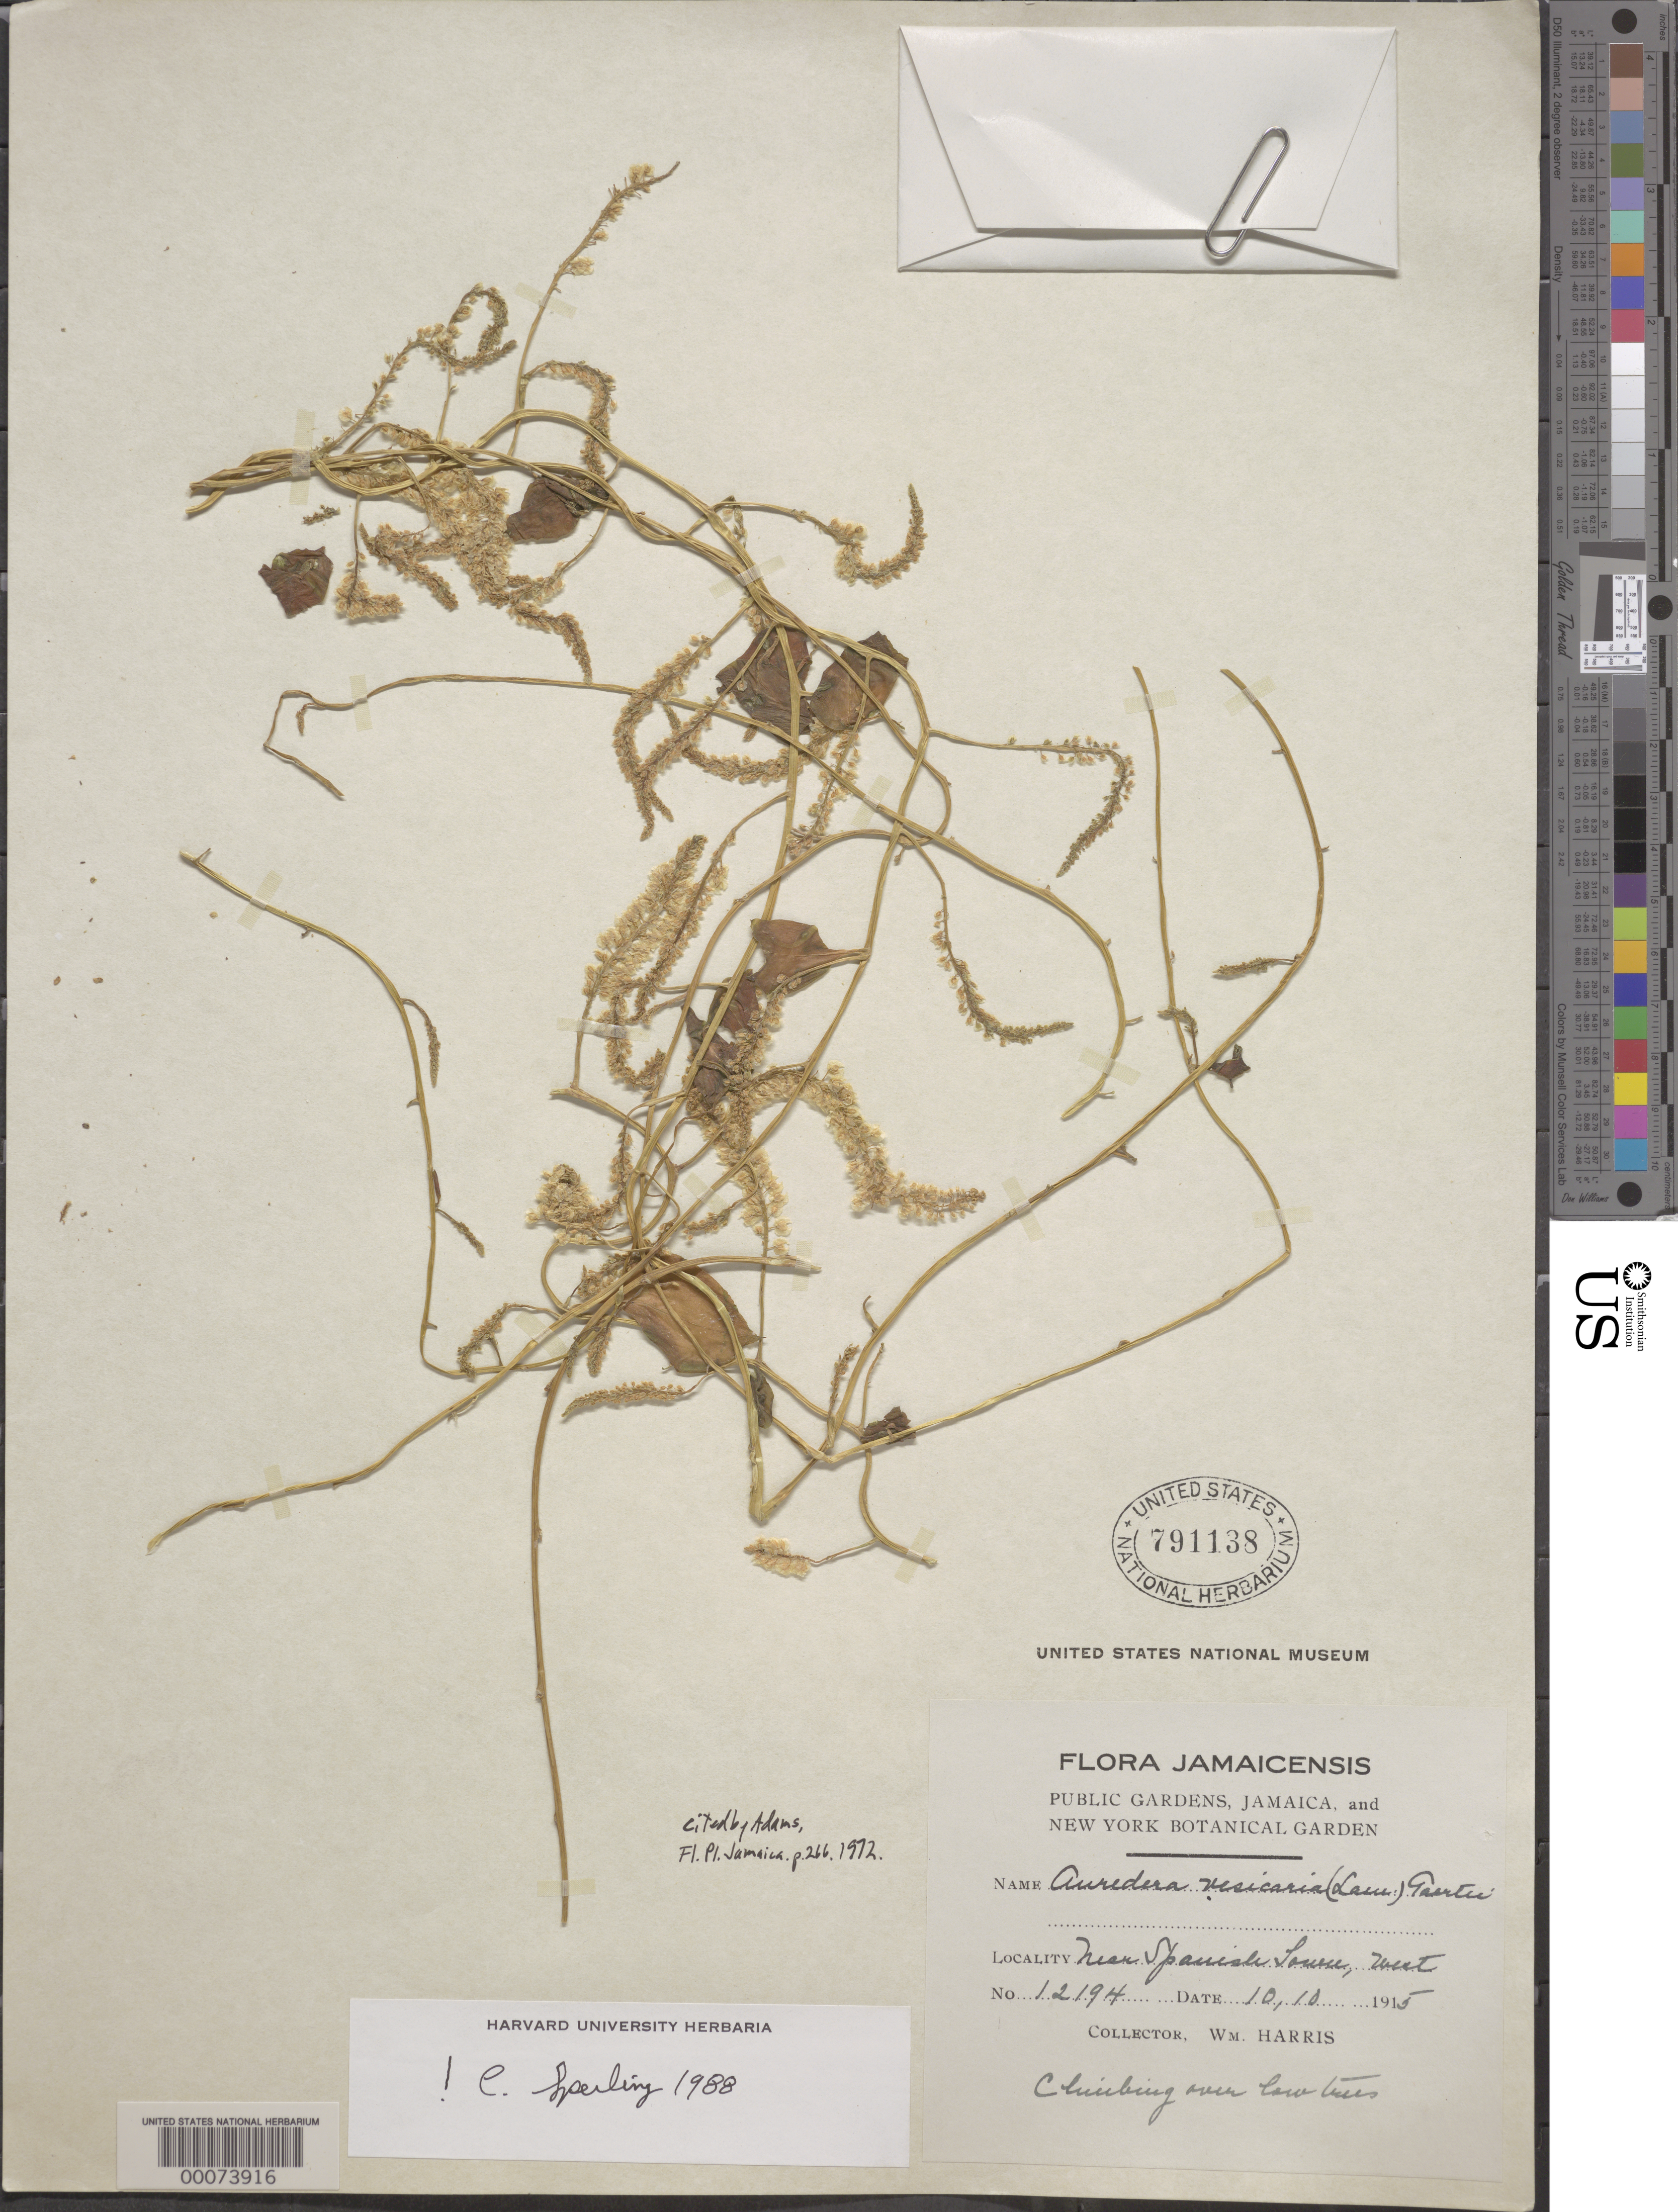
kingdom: Plantae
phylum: Tracheophyta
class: Magnoliopsida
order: Caryophyllales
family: Basellaceae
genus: Anredera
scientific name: Anredera vesicaria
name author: (Lam.) C.F. Gaertn.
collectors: W. Harris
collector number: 12194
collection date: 1915-10-10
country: Jamaica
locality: Near Spanish Town, west.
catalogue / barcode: US 791138